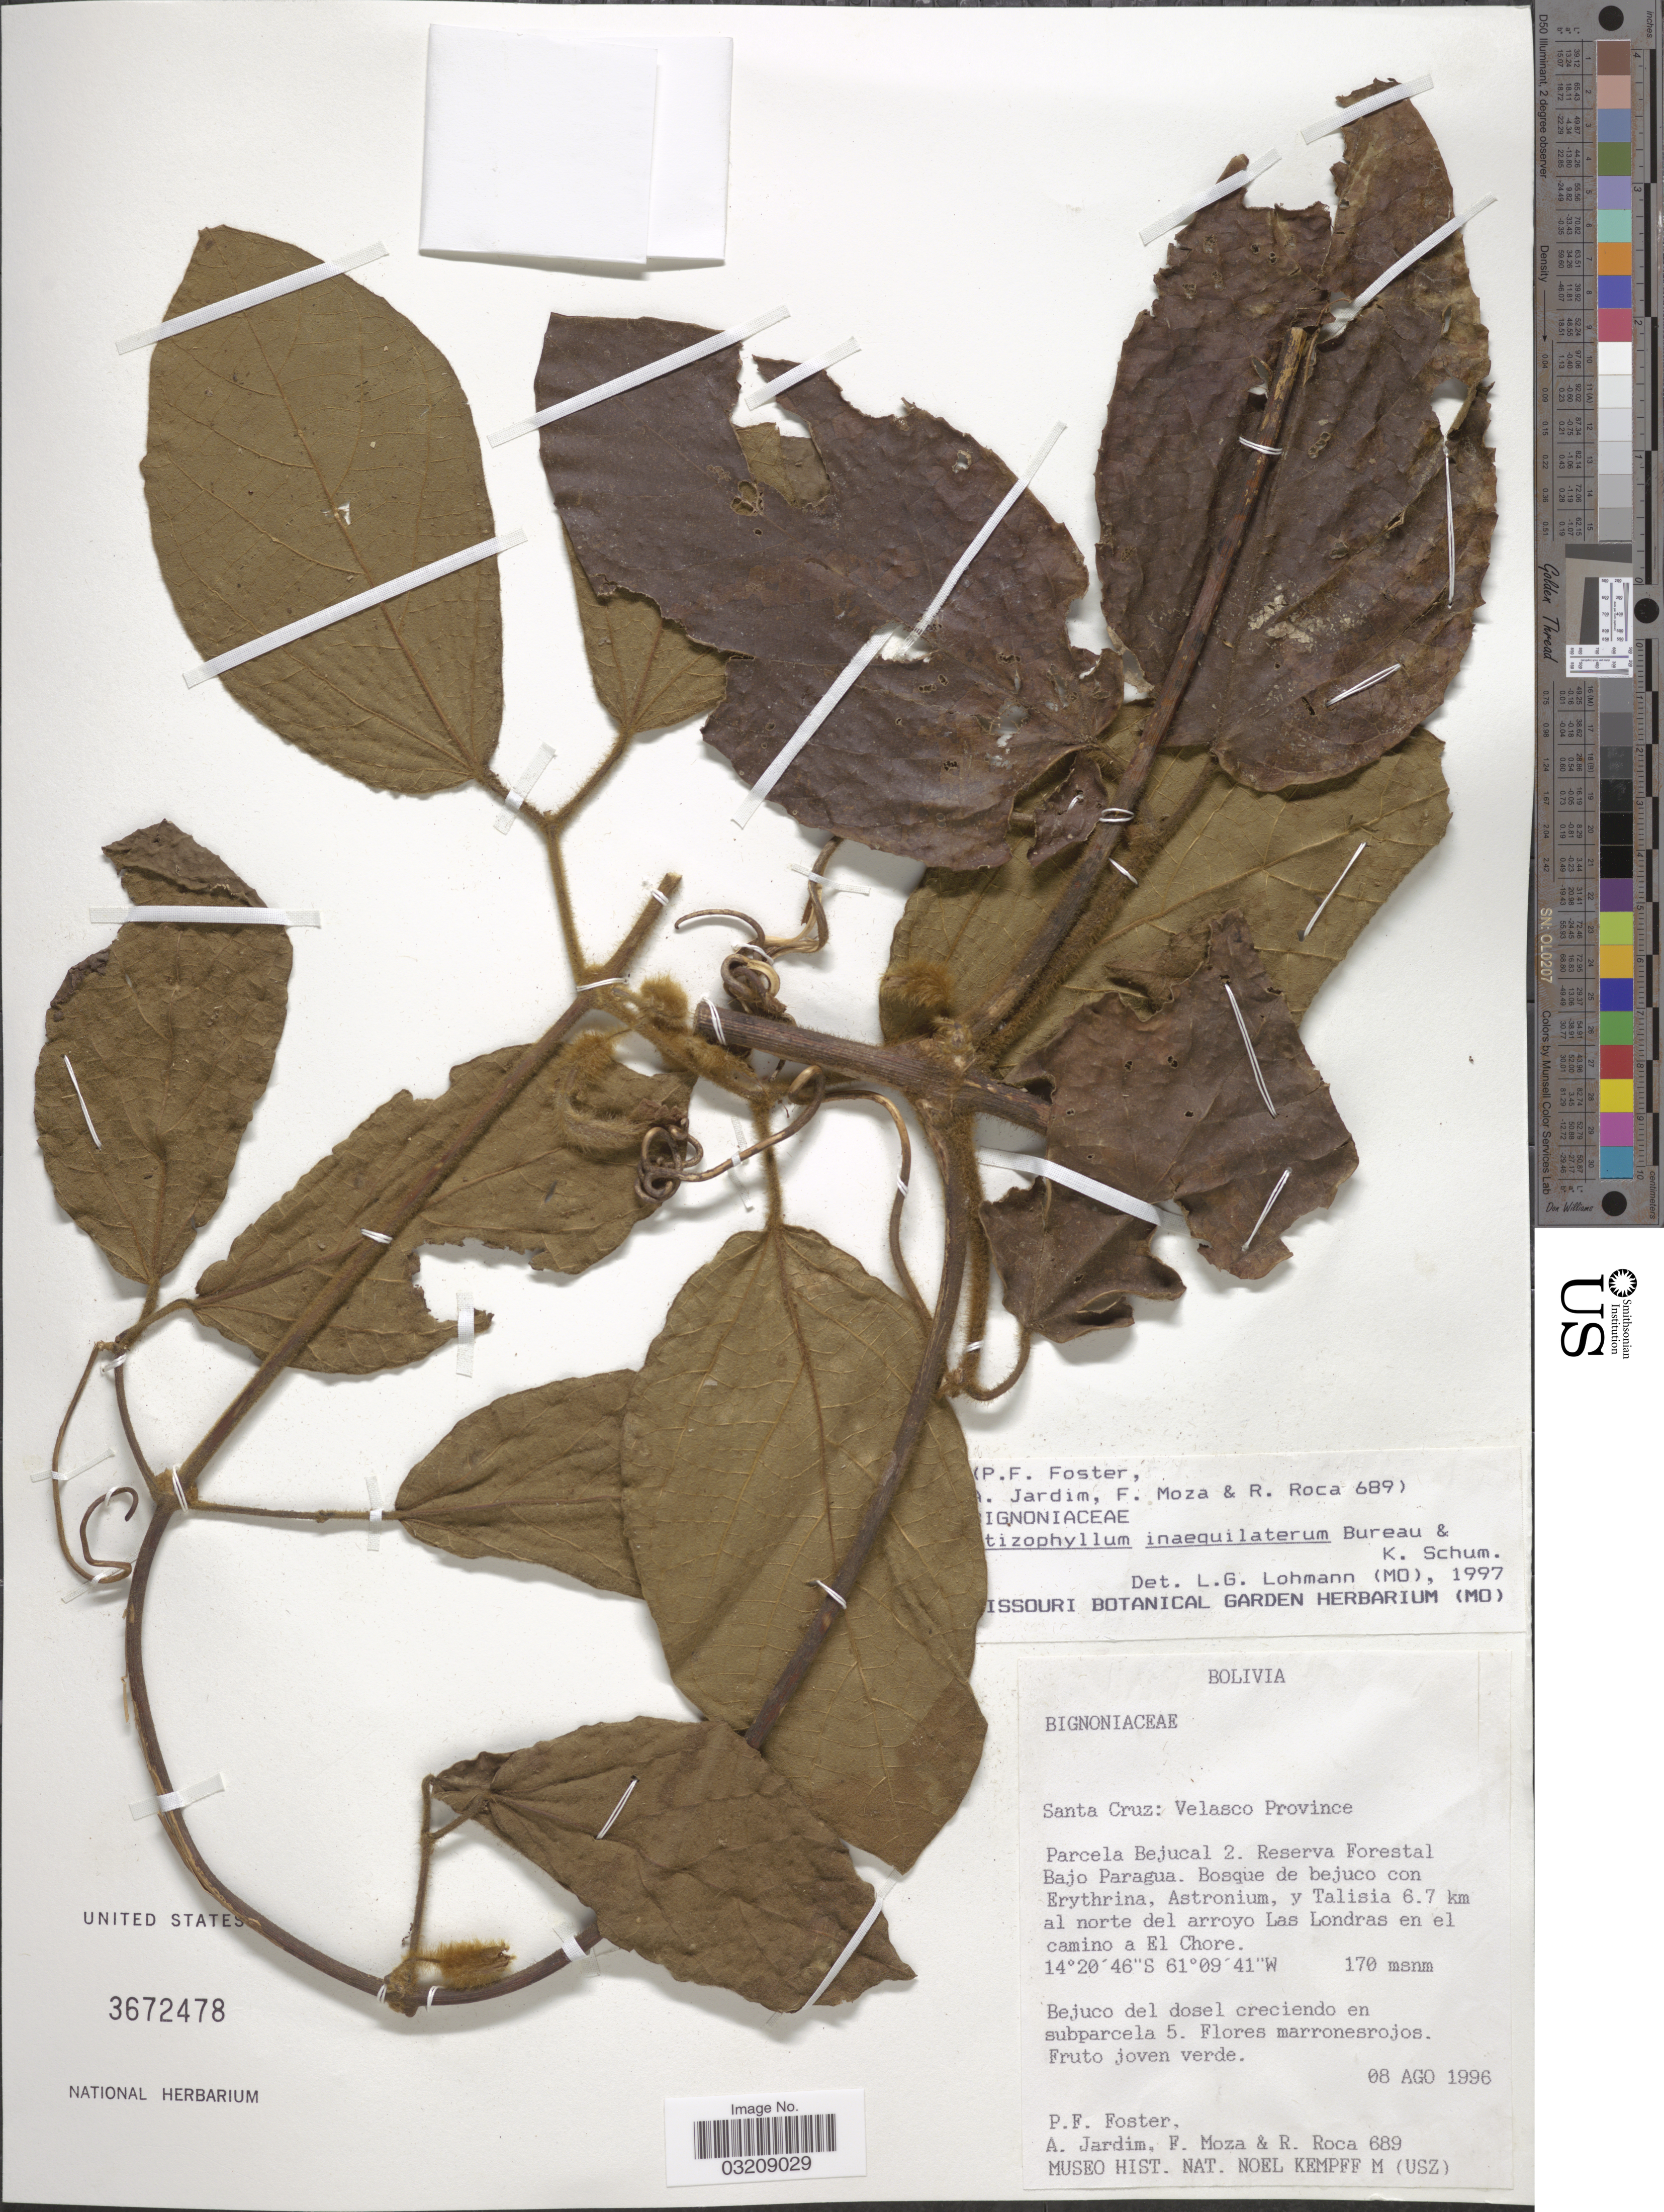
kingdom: Plantae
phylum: Tracheophyta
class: Magnoliopsida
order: Lamiales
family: Bignoniaceae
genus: Stizophyllum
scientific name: Stizophyllum inaequilaterum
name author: Bureau & K. Schum.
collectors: P. Foster, A. Jardim, F. Moza & R. Roca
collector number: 689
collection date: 1996-08-08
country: Bolivia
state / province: Santa Cruz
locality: Velasco Province. Parcela Bejucal 2. Reserva Forestal Bajo Paragua. 6.7 km al norte del arroyo Las Londras en el camino a El Chore.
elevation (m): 170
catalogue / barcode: US 3672478